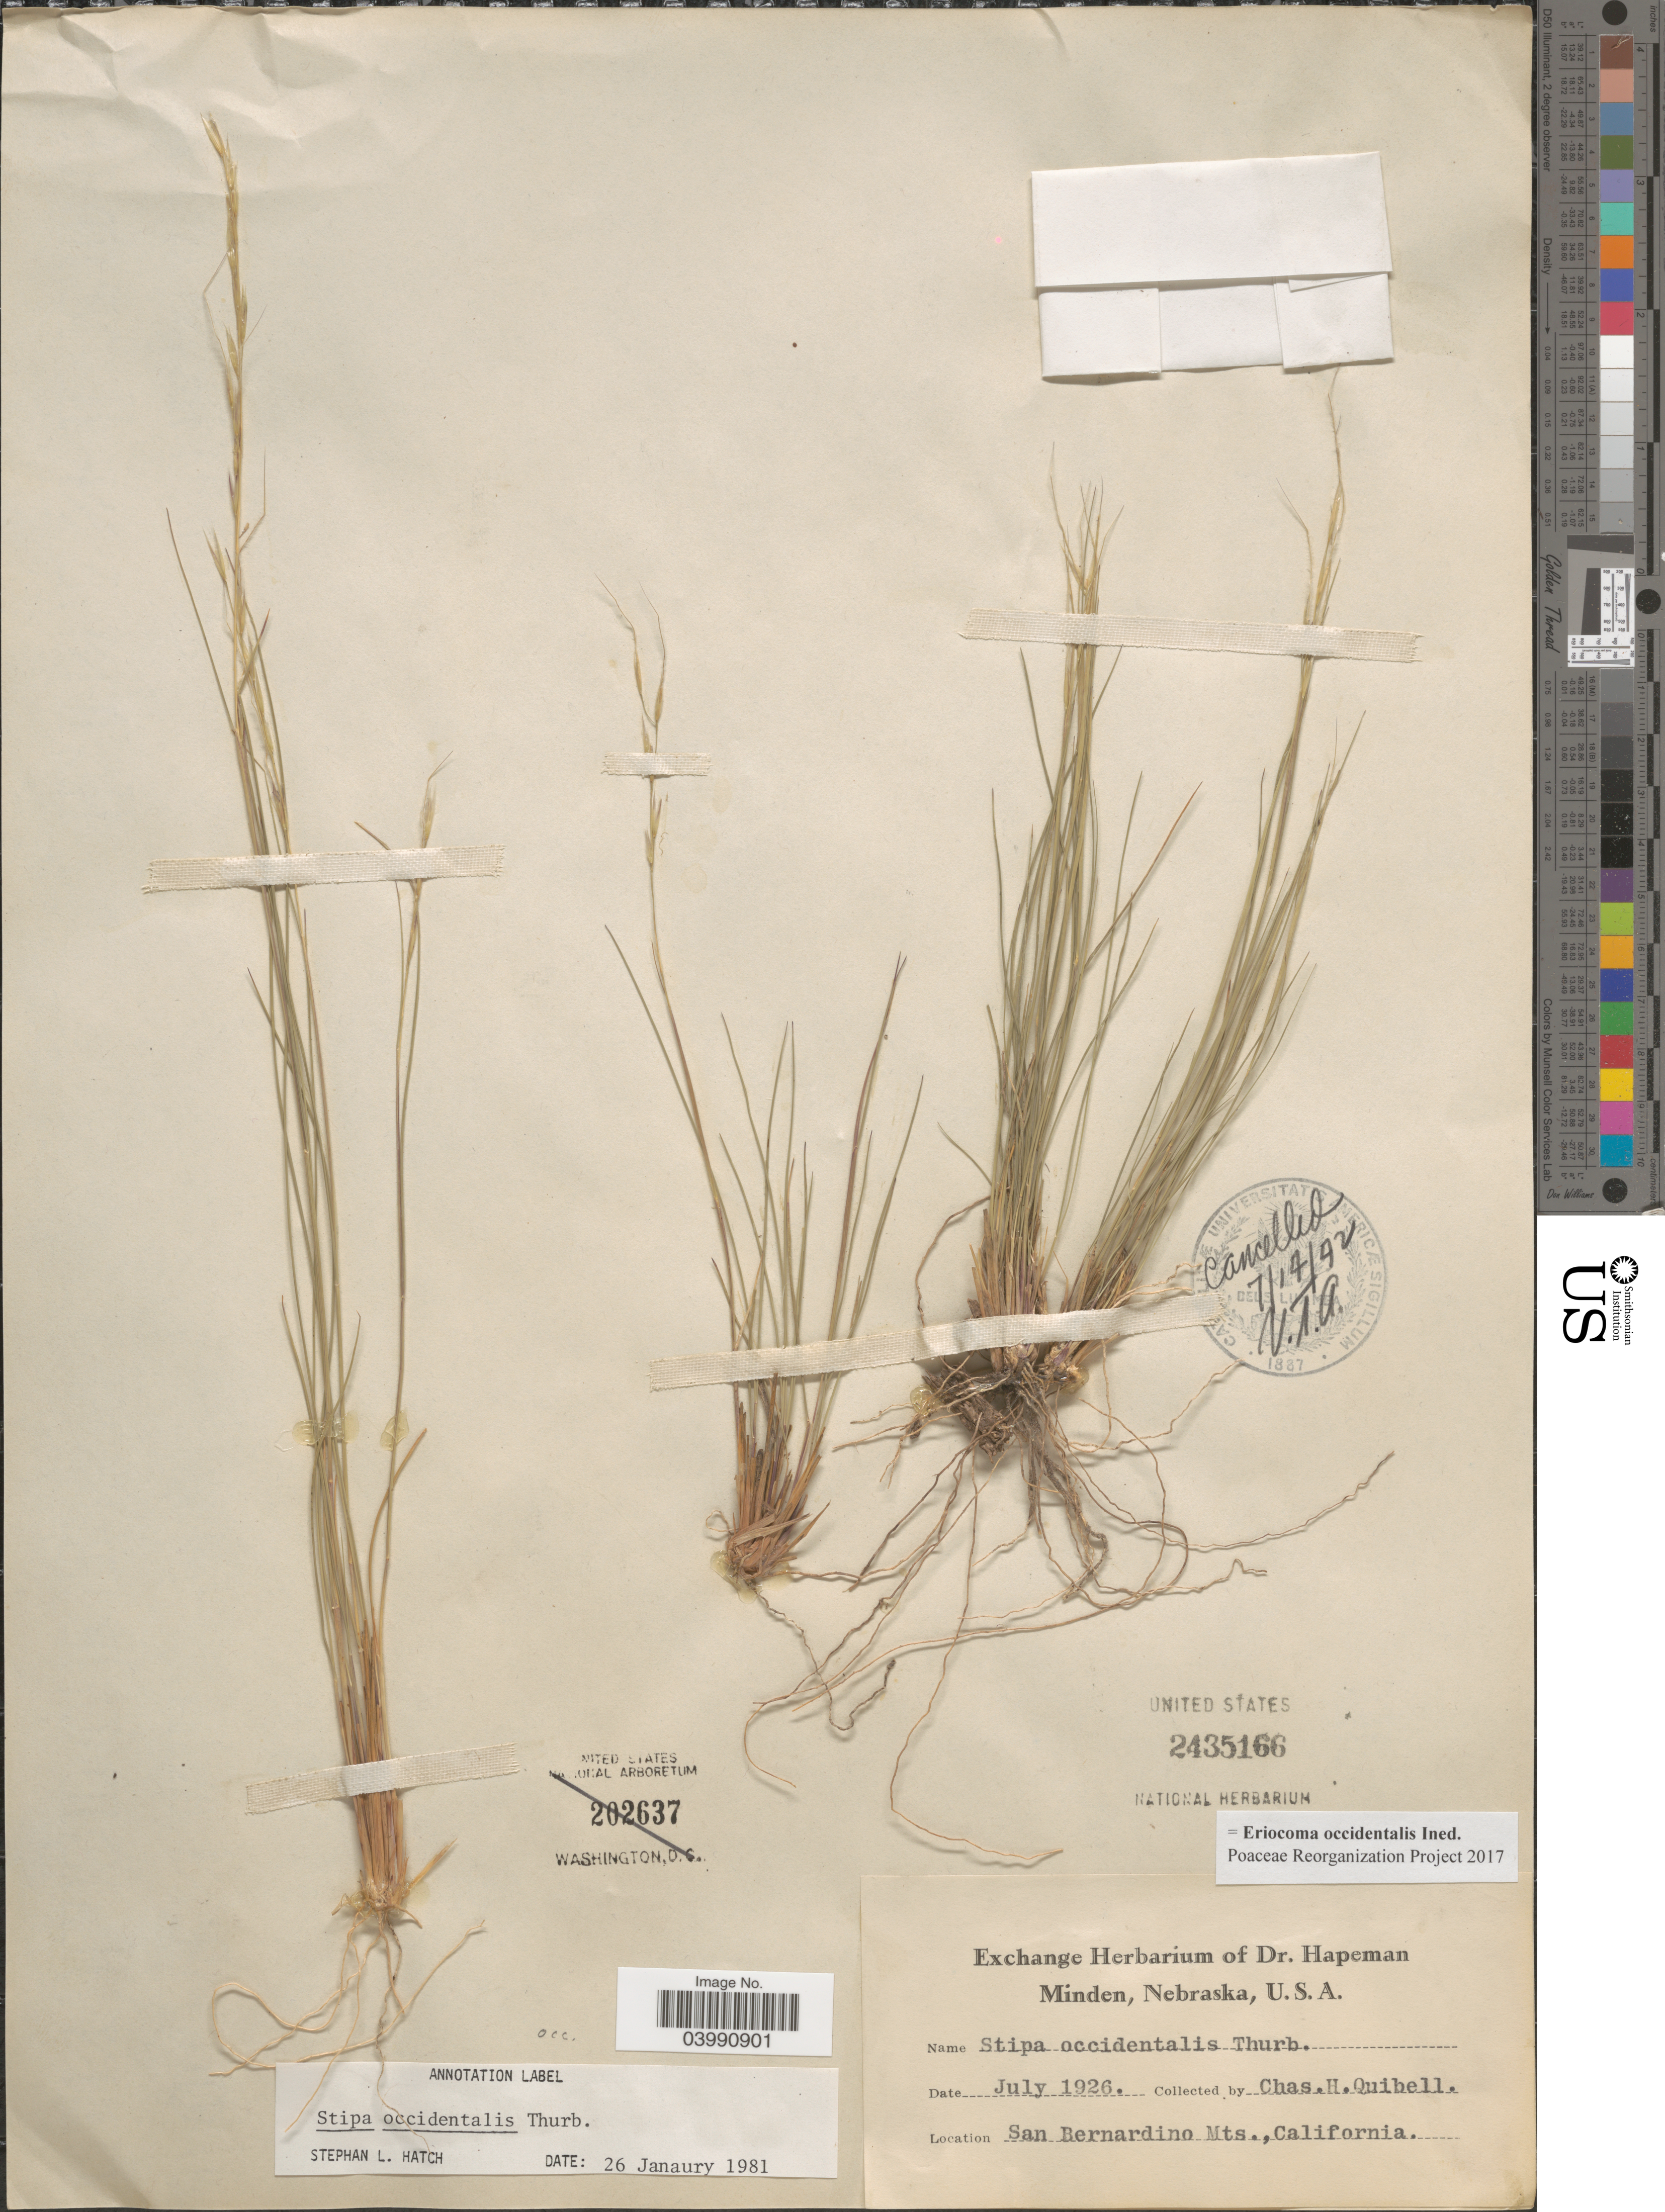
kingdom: Plantae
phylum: Tracheophyta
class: Liliopsida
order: Poales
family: Poaceae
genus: Eriocoma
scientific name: Eriocoma occidentalis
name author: (Thurb. ex S. Watson) Romasch.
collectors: C. Quibell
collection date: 1926-07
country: United States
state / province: California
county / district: San Bernardino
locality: San Bernardino Mts.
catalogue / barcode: US 2435166